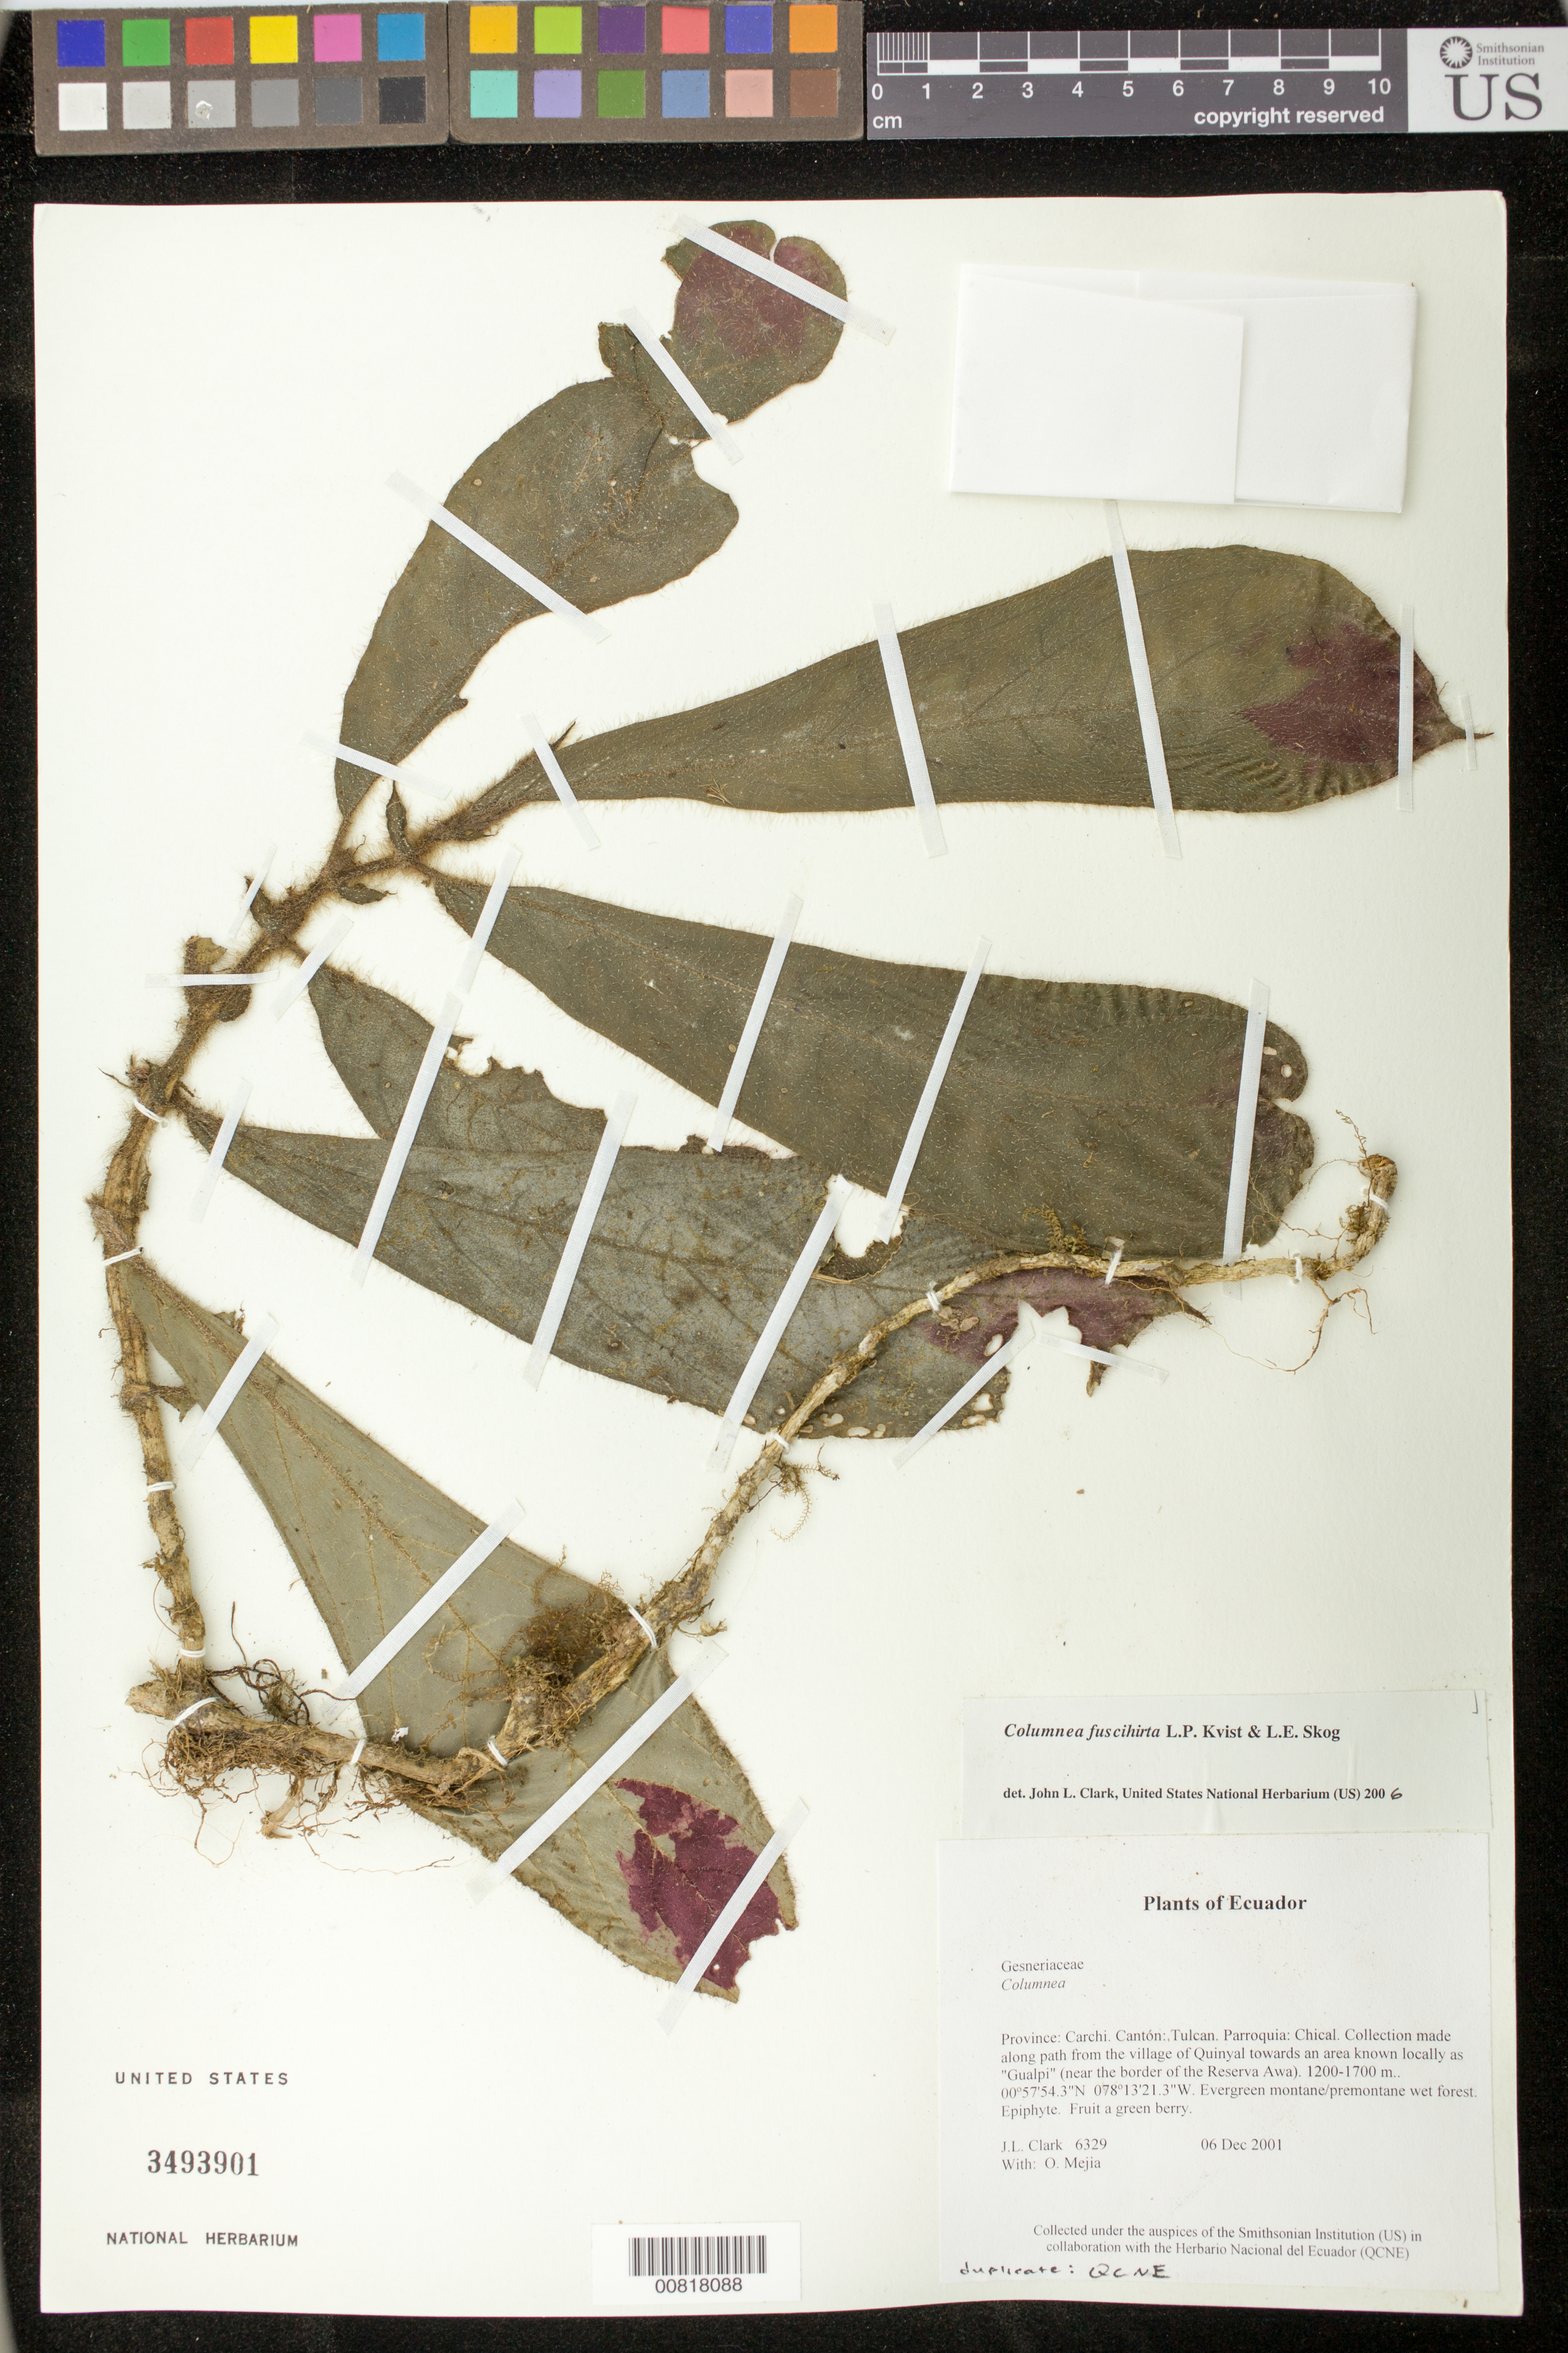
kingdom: Plantae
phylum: Tracheophyta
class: Magnoliopsida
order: Lamiales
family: Gesneriaceae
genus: Columnea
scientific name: Columnea fuscihirta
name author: L.P. Kvist & L.E. Skog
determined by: Clark, J. L., (SEL), The Marie Selby Botanical Garden (UNITED STATES)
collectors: J. L. Clark & O. Mejia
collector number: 6329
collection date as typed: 06 Dec 2001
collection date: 2001-12-06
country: Ecuador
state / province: Carchi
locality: Tulcan. Parroquia: Chical. Collection made along path from the village of Quinyal towards an area known locally as "Gualpi" (near the border of the Reserva Awa).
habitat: Evergreen montane/premontane wet forest.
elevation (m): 1200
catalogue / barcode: US 3493901